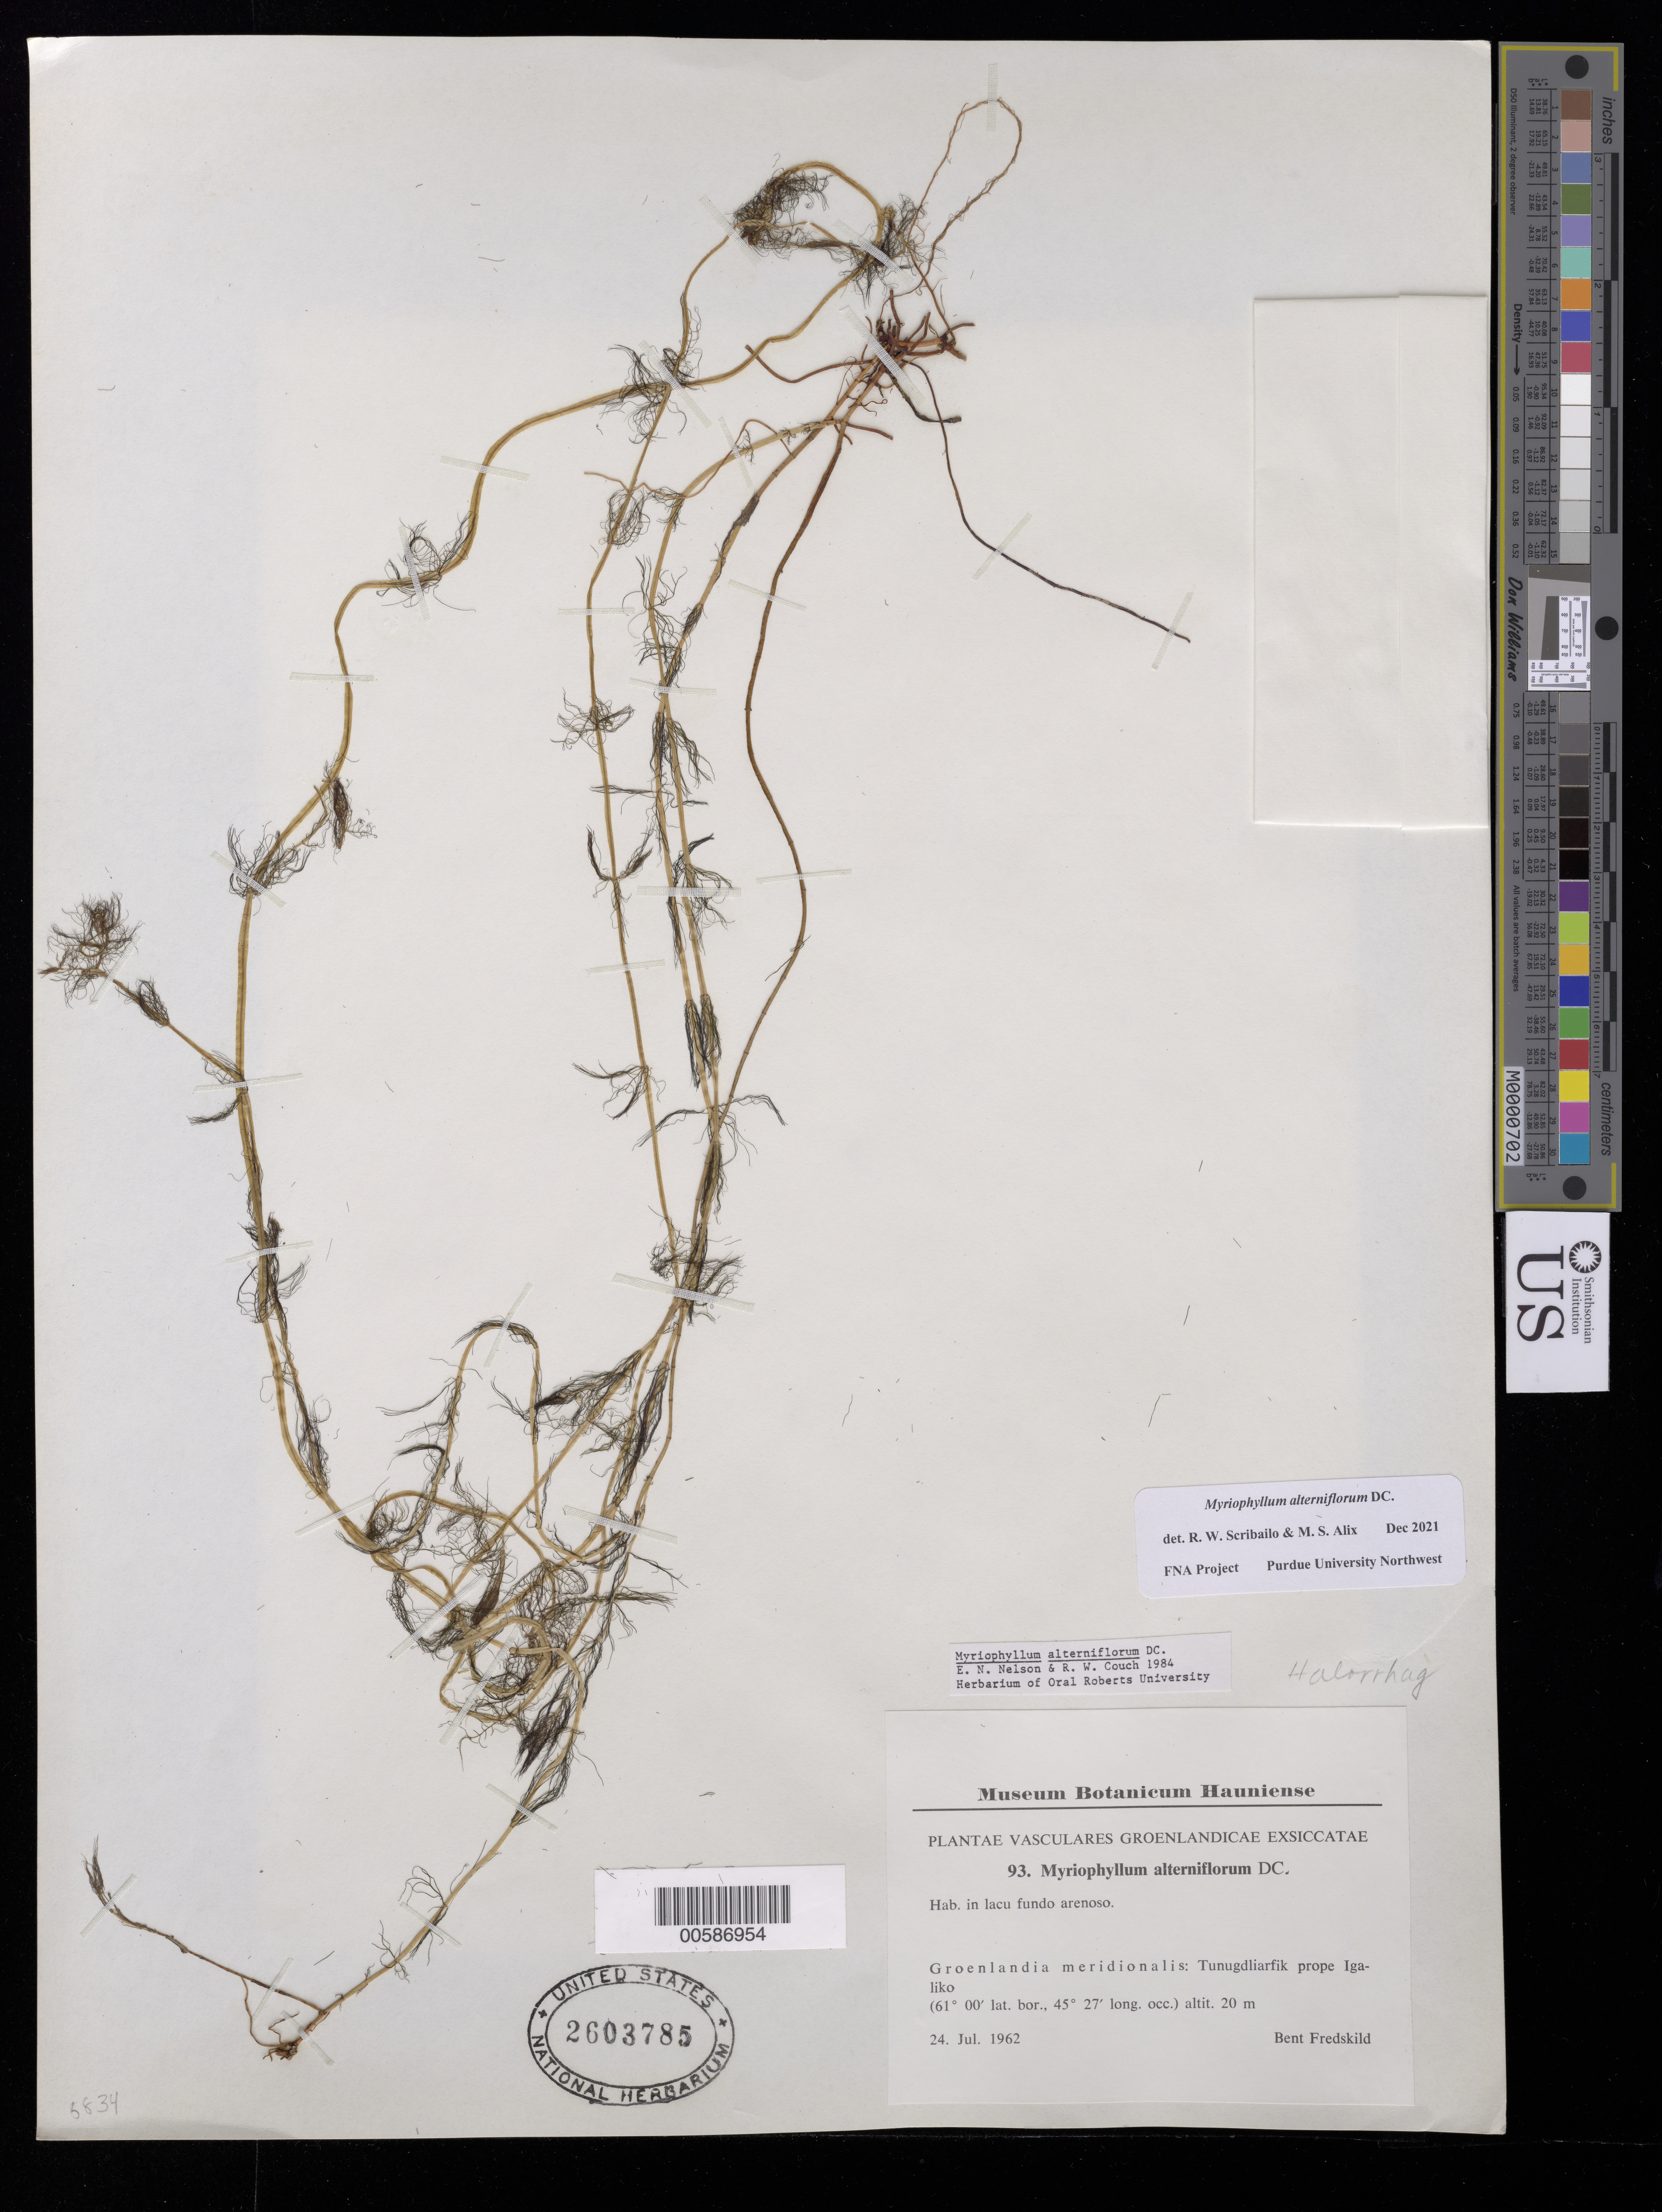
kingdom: Plantae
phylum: Tracheophyta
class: Magnoliopsida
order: Saxifragales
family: Haloragaceae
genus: Myriophyllum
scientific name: Myriophyllum alterniflorum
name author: DC.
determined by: Scribailo, R. W.; Alix, M. S.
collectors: B. Fredskild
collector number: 93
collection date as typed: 24 Jul 1962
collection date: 1962-07-24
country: Greenland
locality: Tunugdliarfik near Igaliko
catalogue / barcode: US 2603785